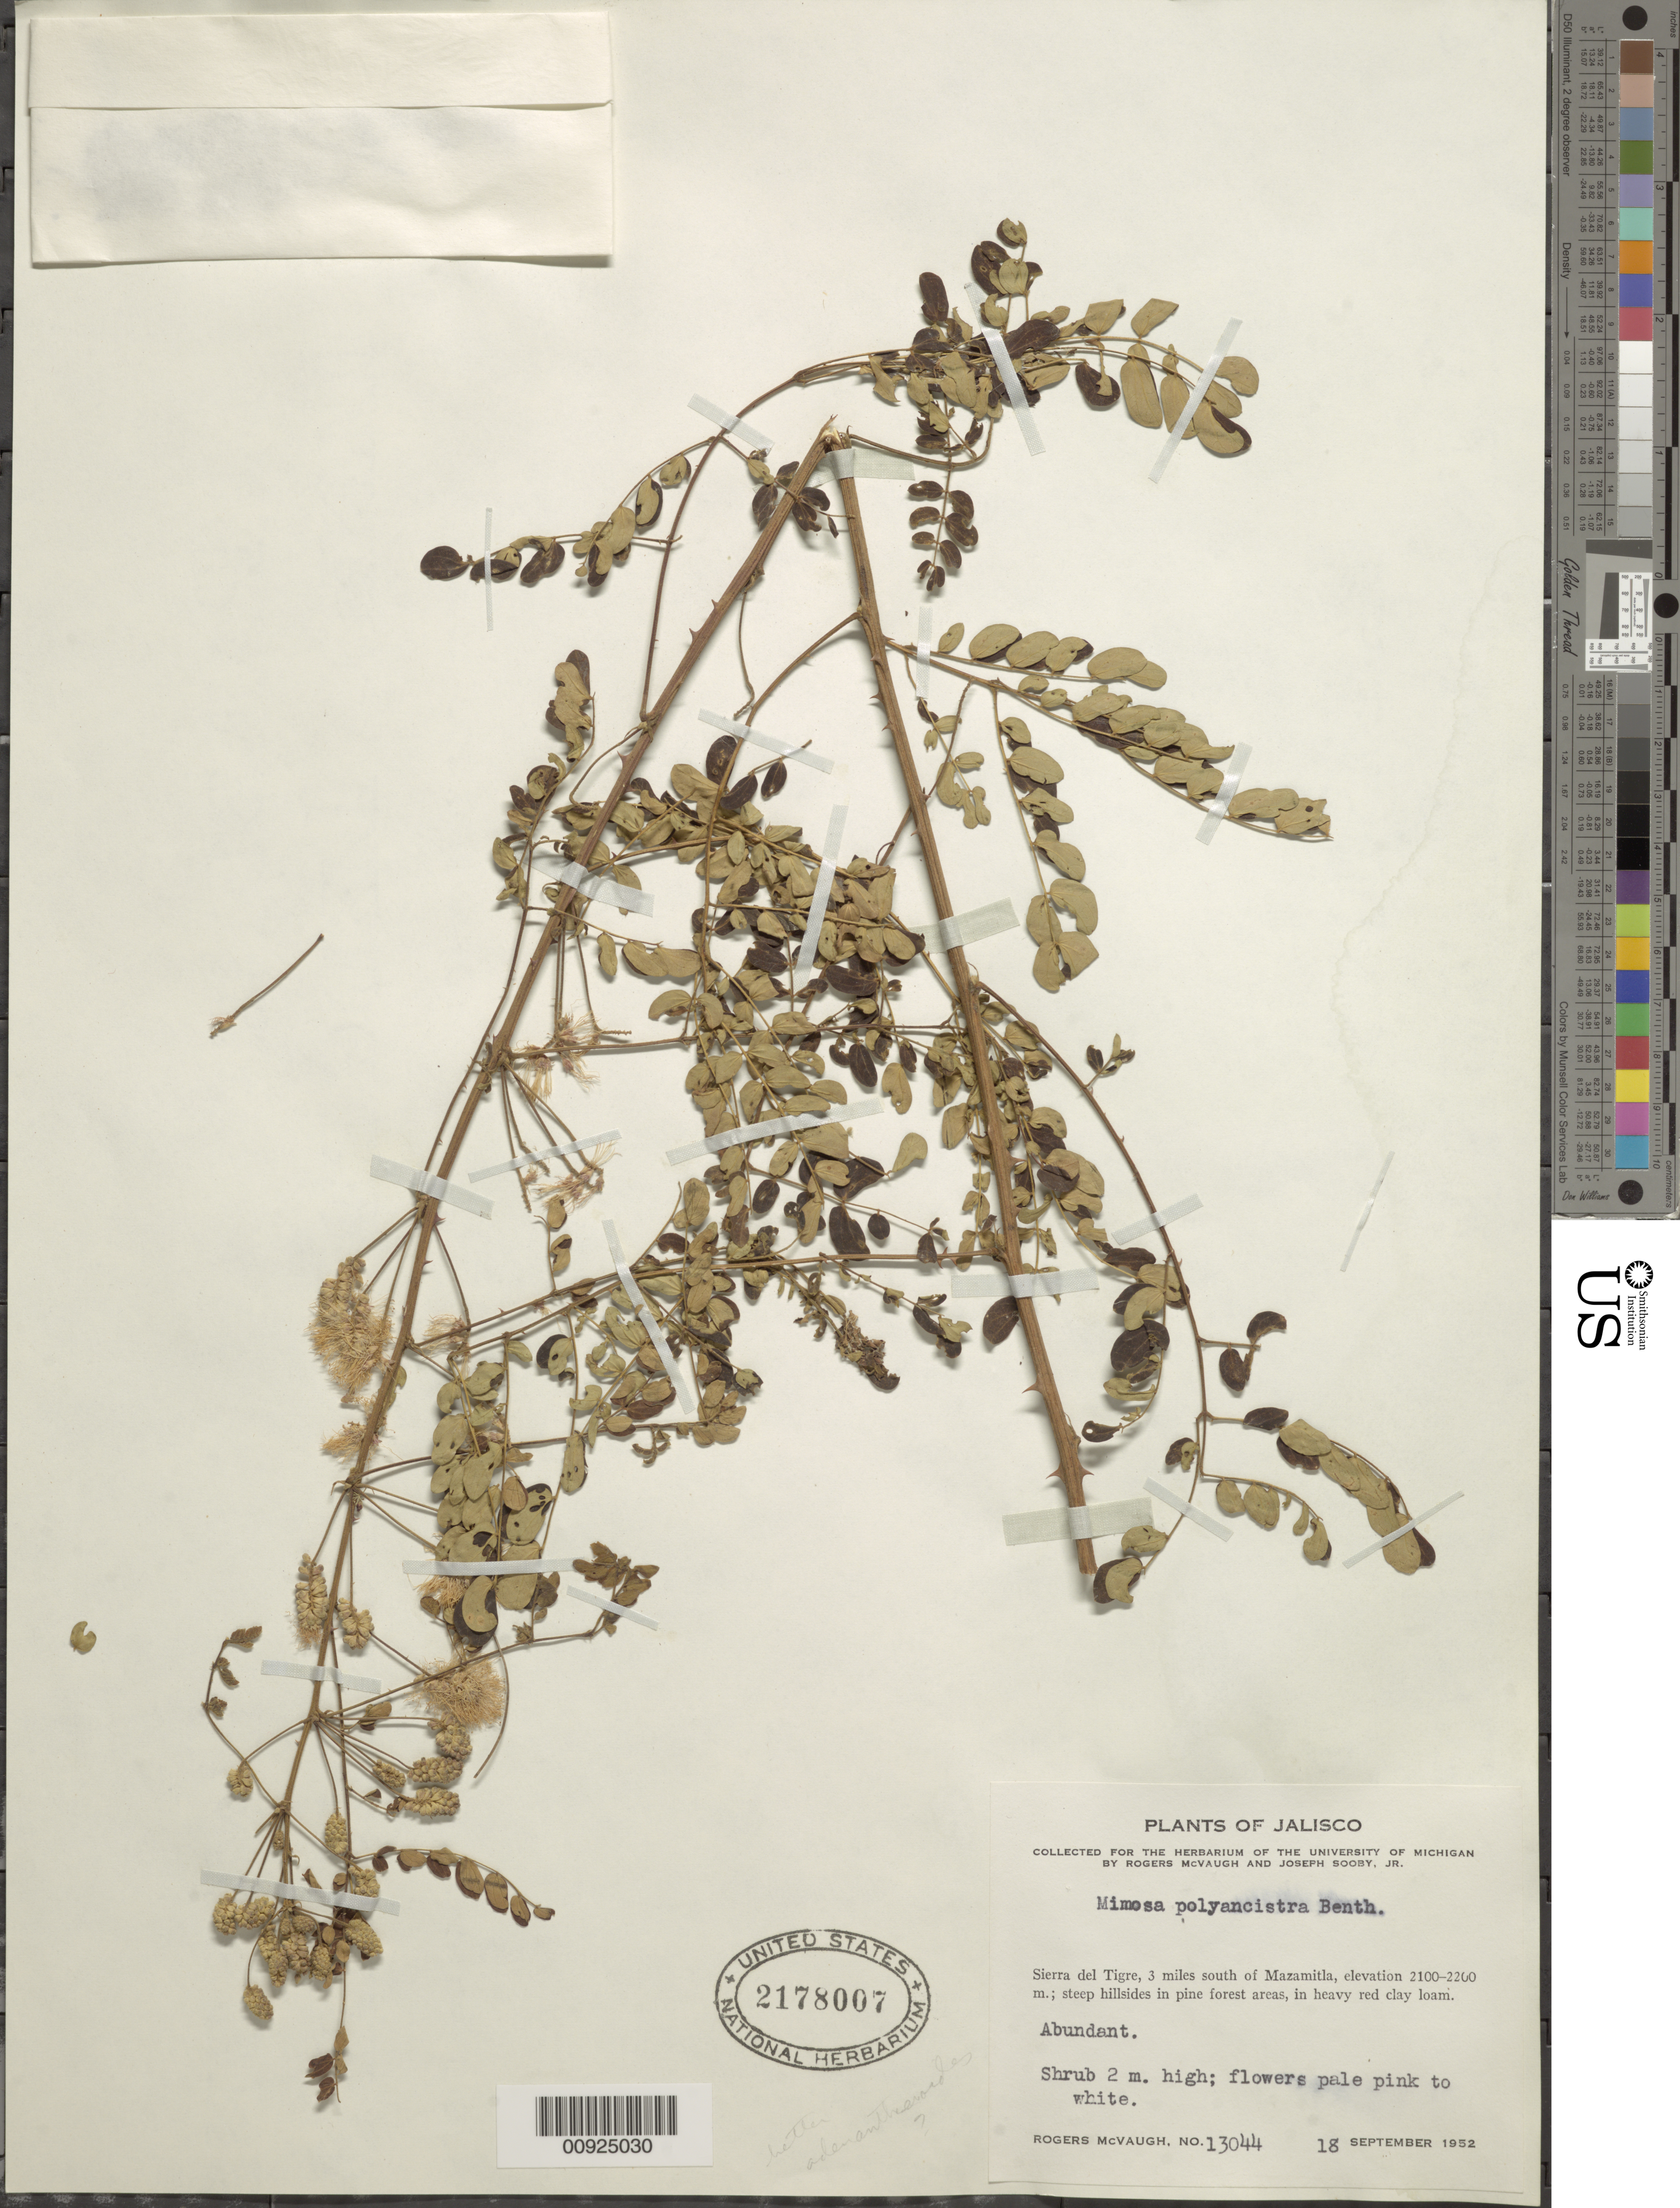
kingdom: Plantae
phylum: Tracheophyta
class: Magnoliopsida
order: Fabales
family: Fabaceae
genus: Mimosa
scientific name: Mimosa polyancistra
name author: Benth.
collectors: R. McVaugh & J. Sooby Jr.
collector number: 13044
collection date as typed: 18 Sep 1952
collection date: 1952-09-18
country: Mexico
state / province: Jalisco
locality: Sierra del Tigre, 3 miles south of Mazamitla.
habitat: Steep hillsides in pine forest areas, in heavy red clay loam.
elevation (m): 2200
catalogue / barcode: US 2178007